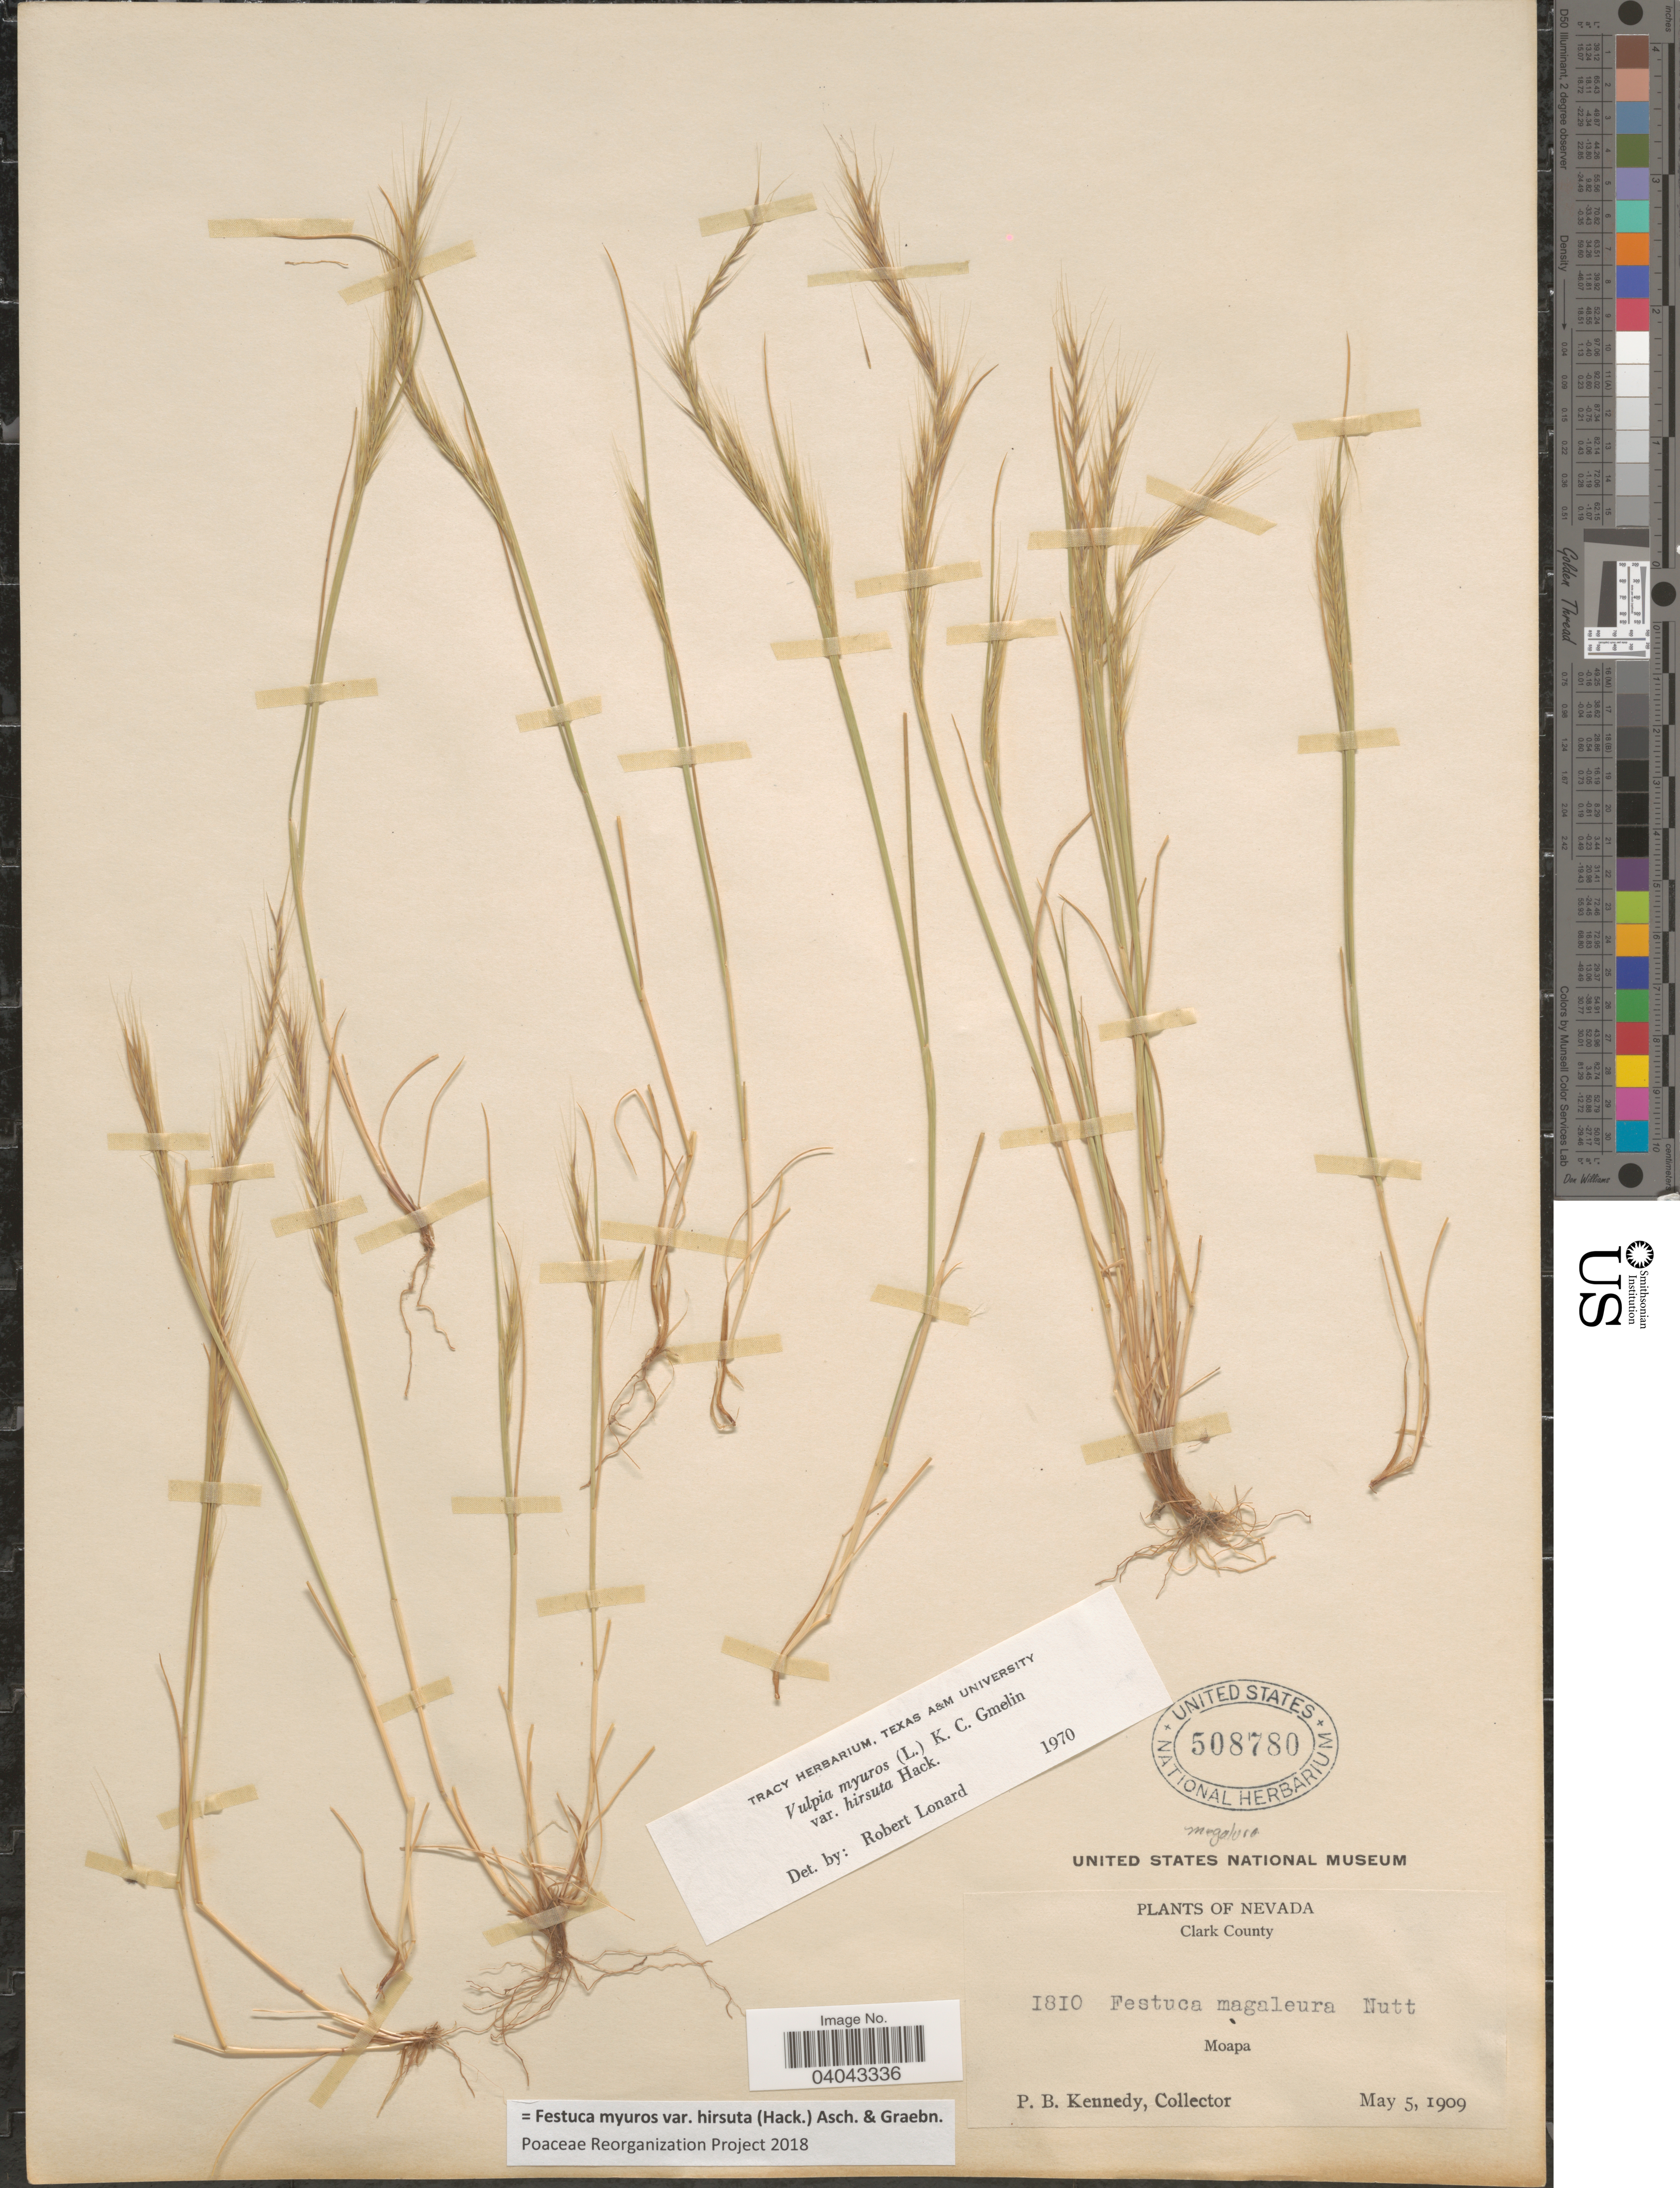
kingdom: Plantae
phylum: Tracheophyta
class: Liliopsida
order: Poales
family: Poaceae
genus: Festuca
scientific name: Festuca myuros var. hirsuta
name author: (Hack.) Asch. & Graebn.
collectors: P. B. Kennedy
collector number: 1810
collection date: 1909-05-05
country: United States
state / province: Nevada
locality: Clark County. Moapa.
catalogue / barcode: US 508780